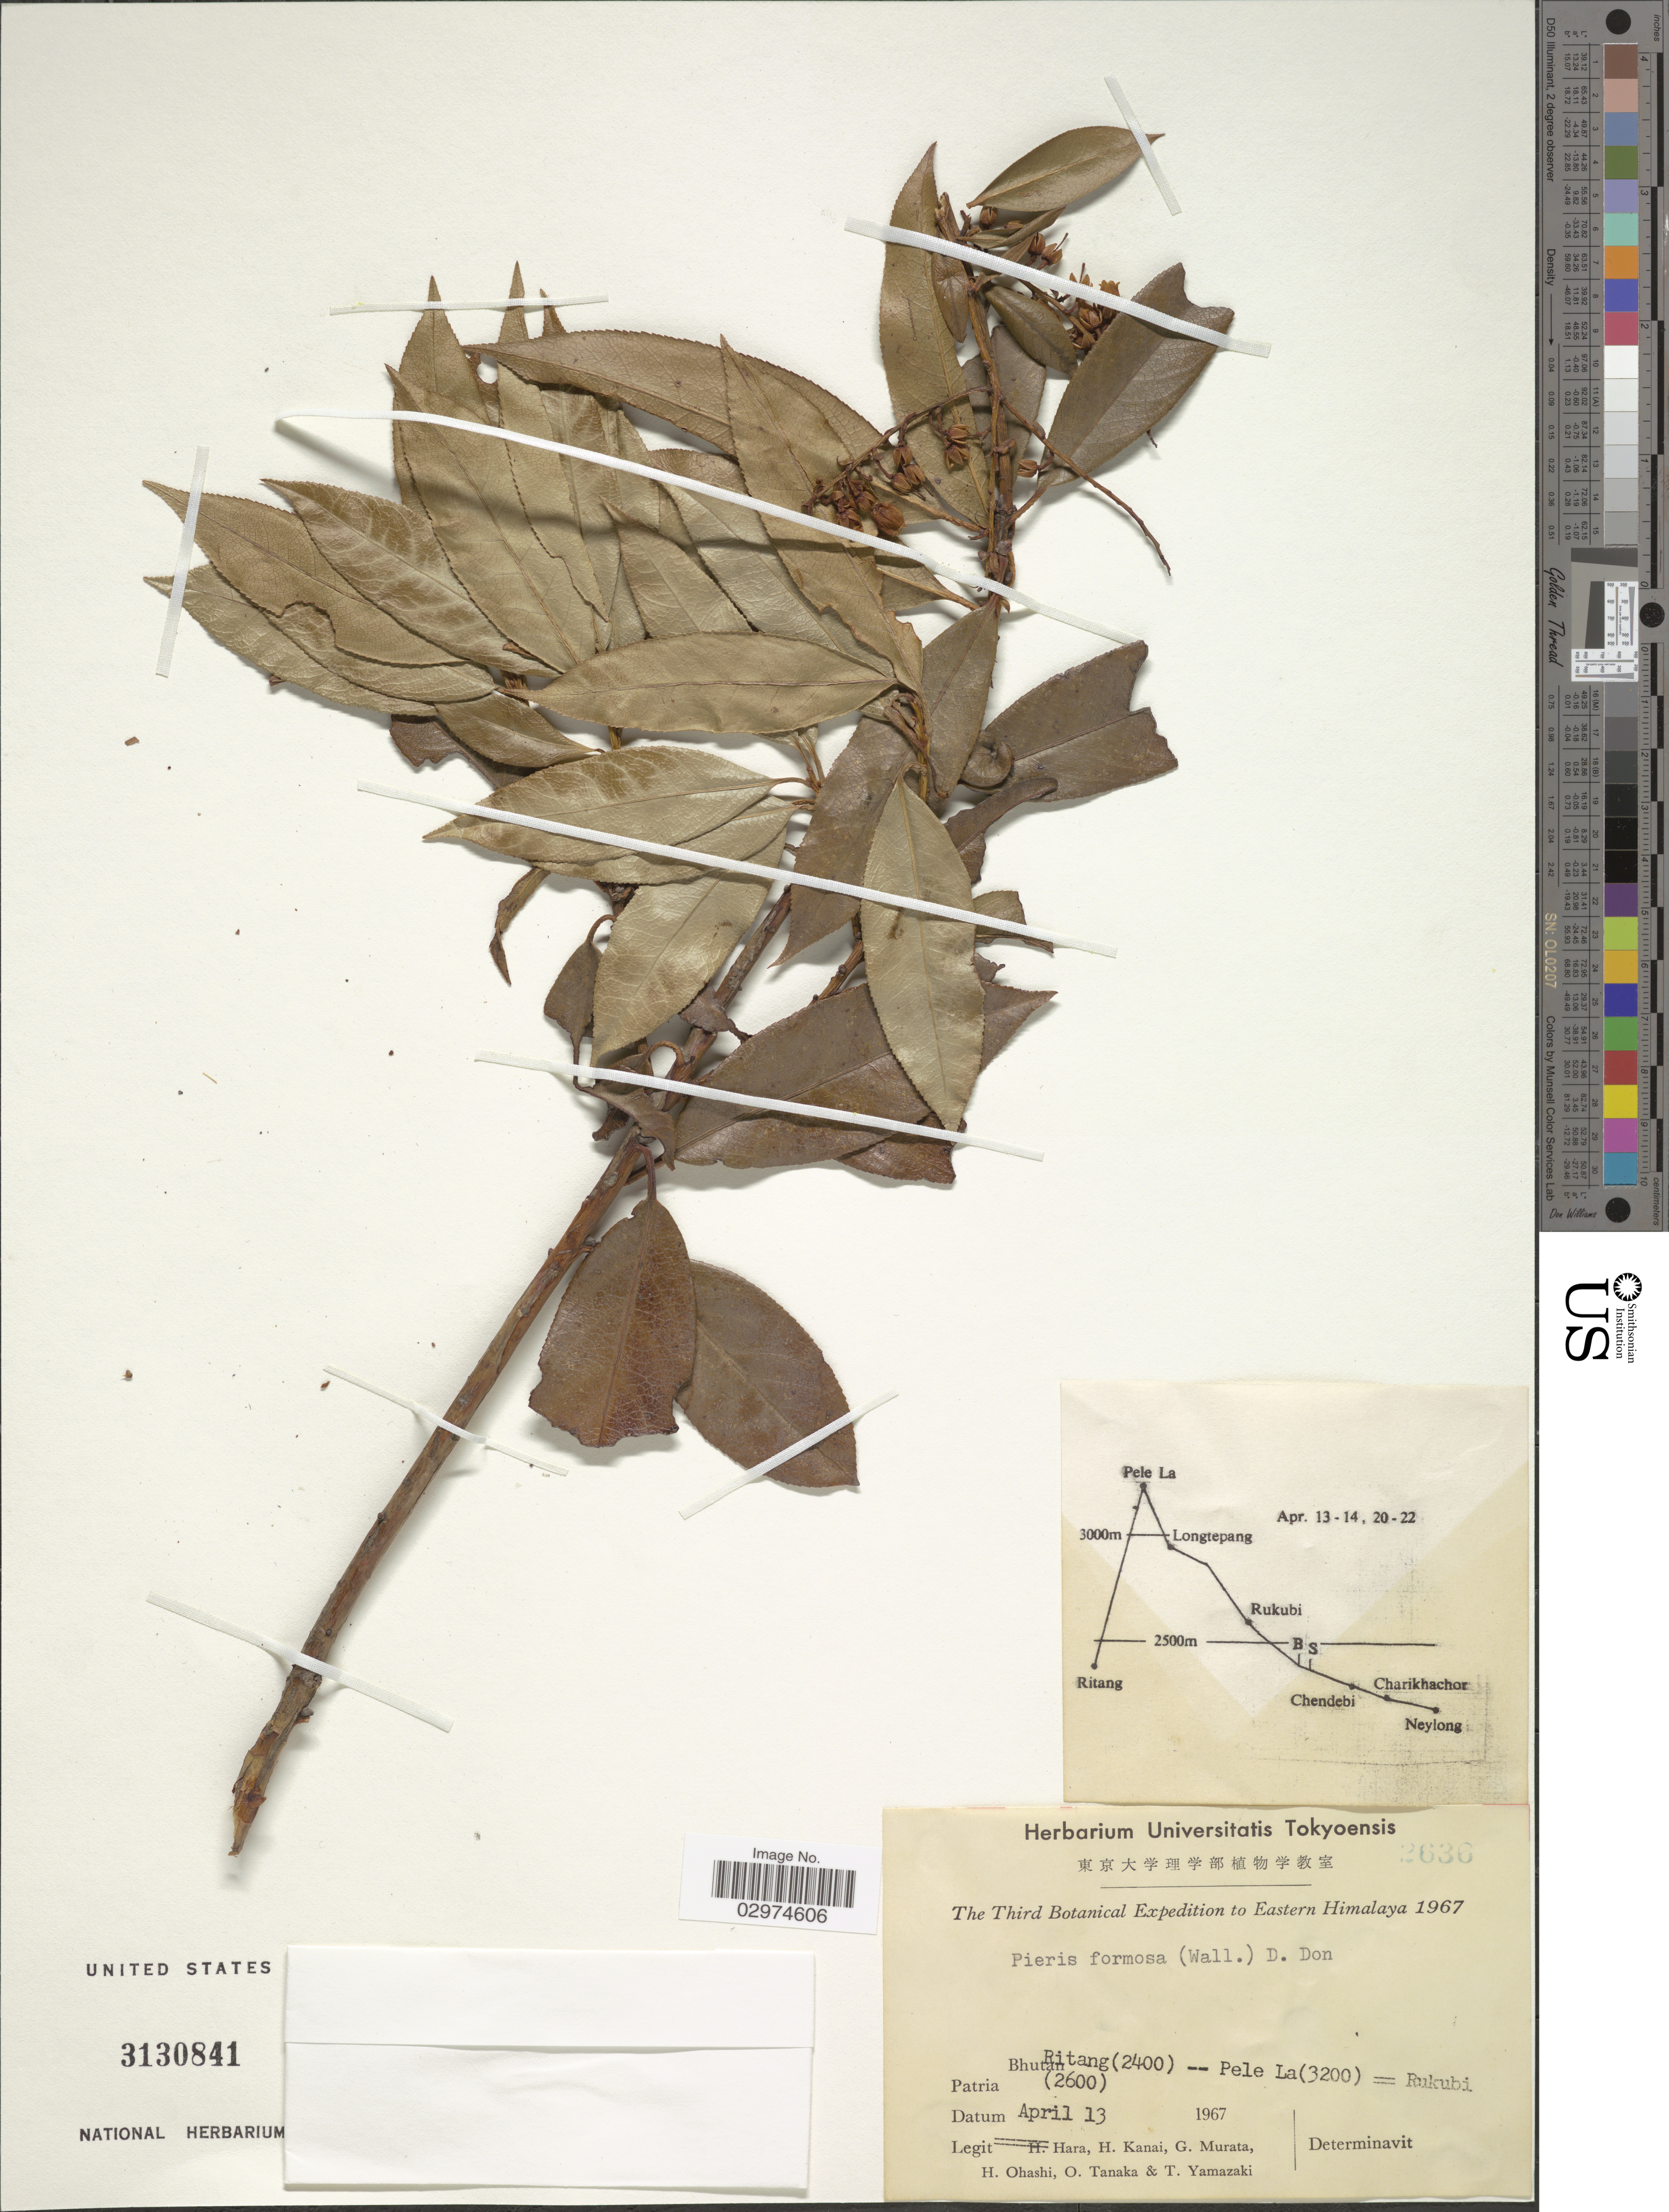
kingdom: Plantae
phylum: Tracheophyta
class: Magnoliopsida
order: Ericales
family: Ericaceae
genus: Pieris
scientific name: Pieris formosa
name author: (Wall.) D. Don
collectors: H. Hara, H. Kanai, G. Murata, H. Ohashi & et al.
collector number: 2636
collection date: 1967-04-13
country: Bhutan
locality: Eastern Himalaya, Ritang -- Pele La = Rukubi.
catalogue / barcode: US 3130841